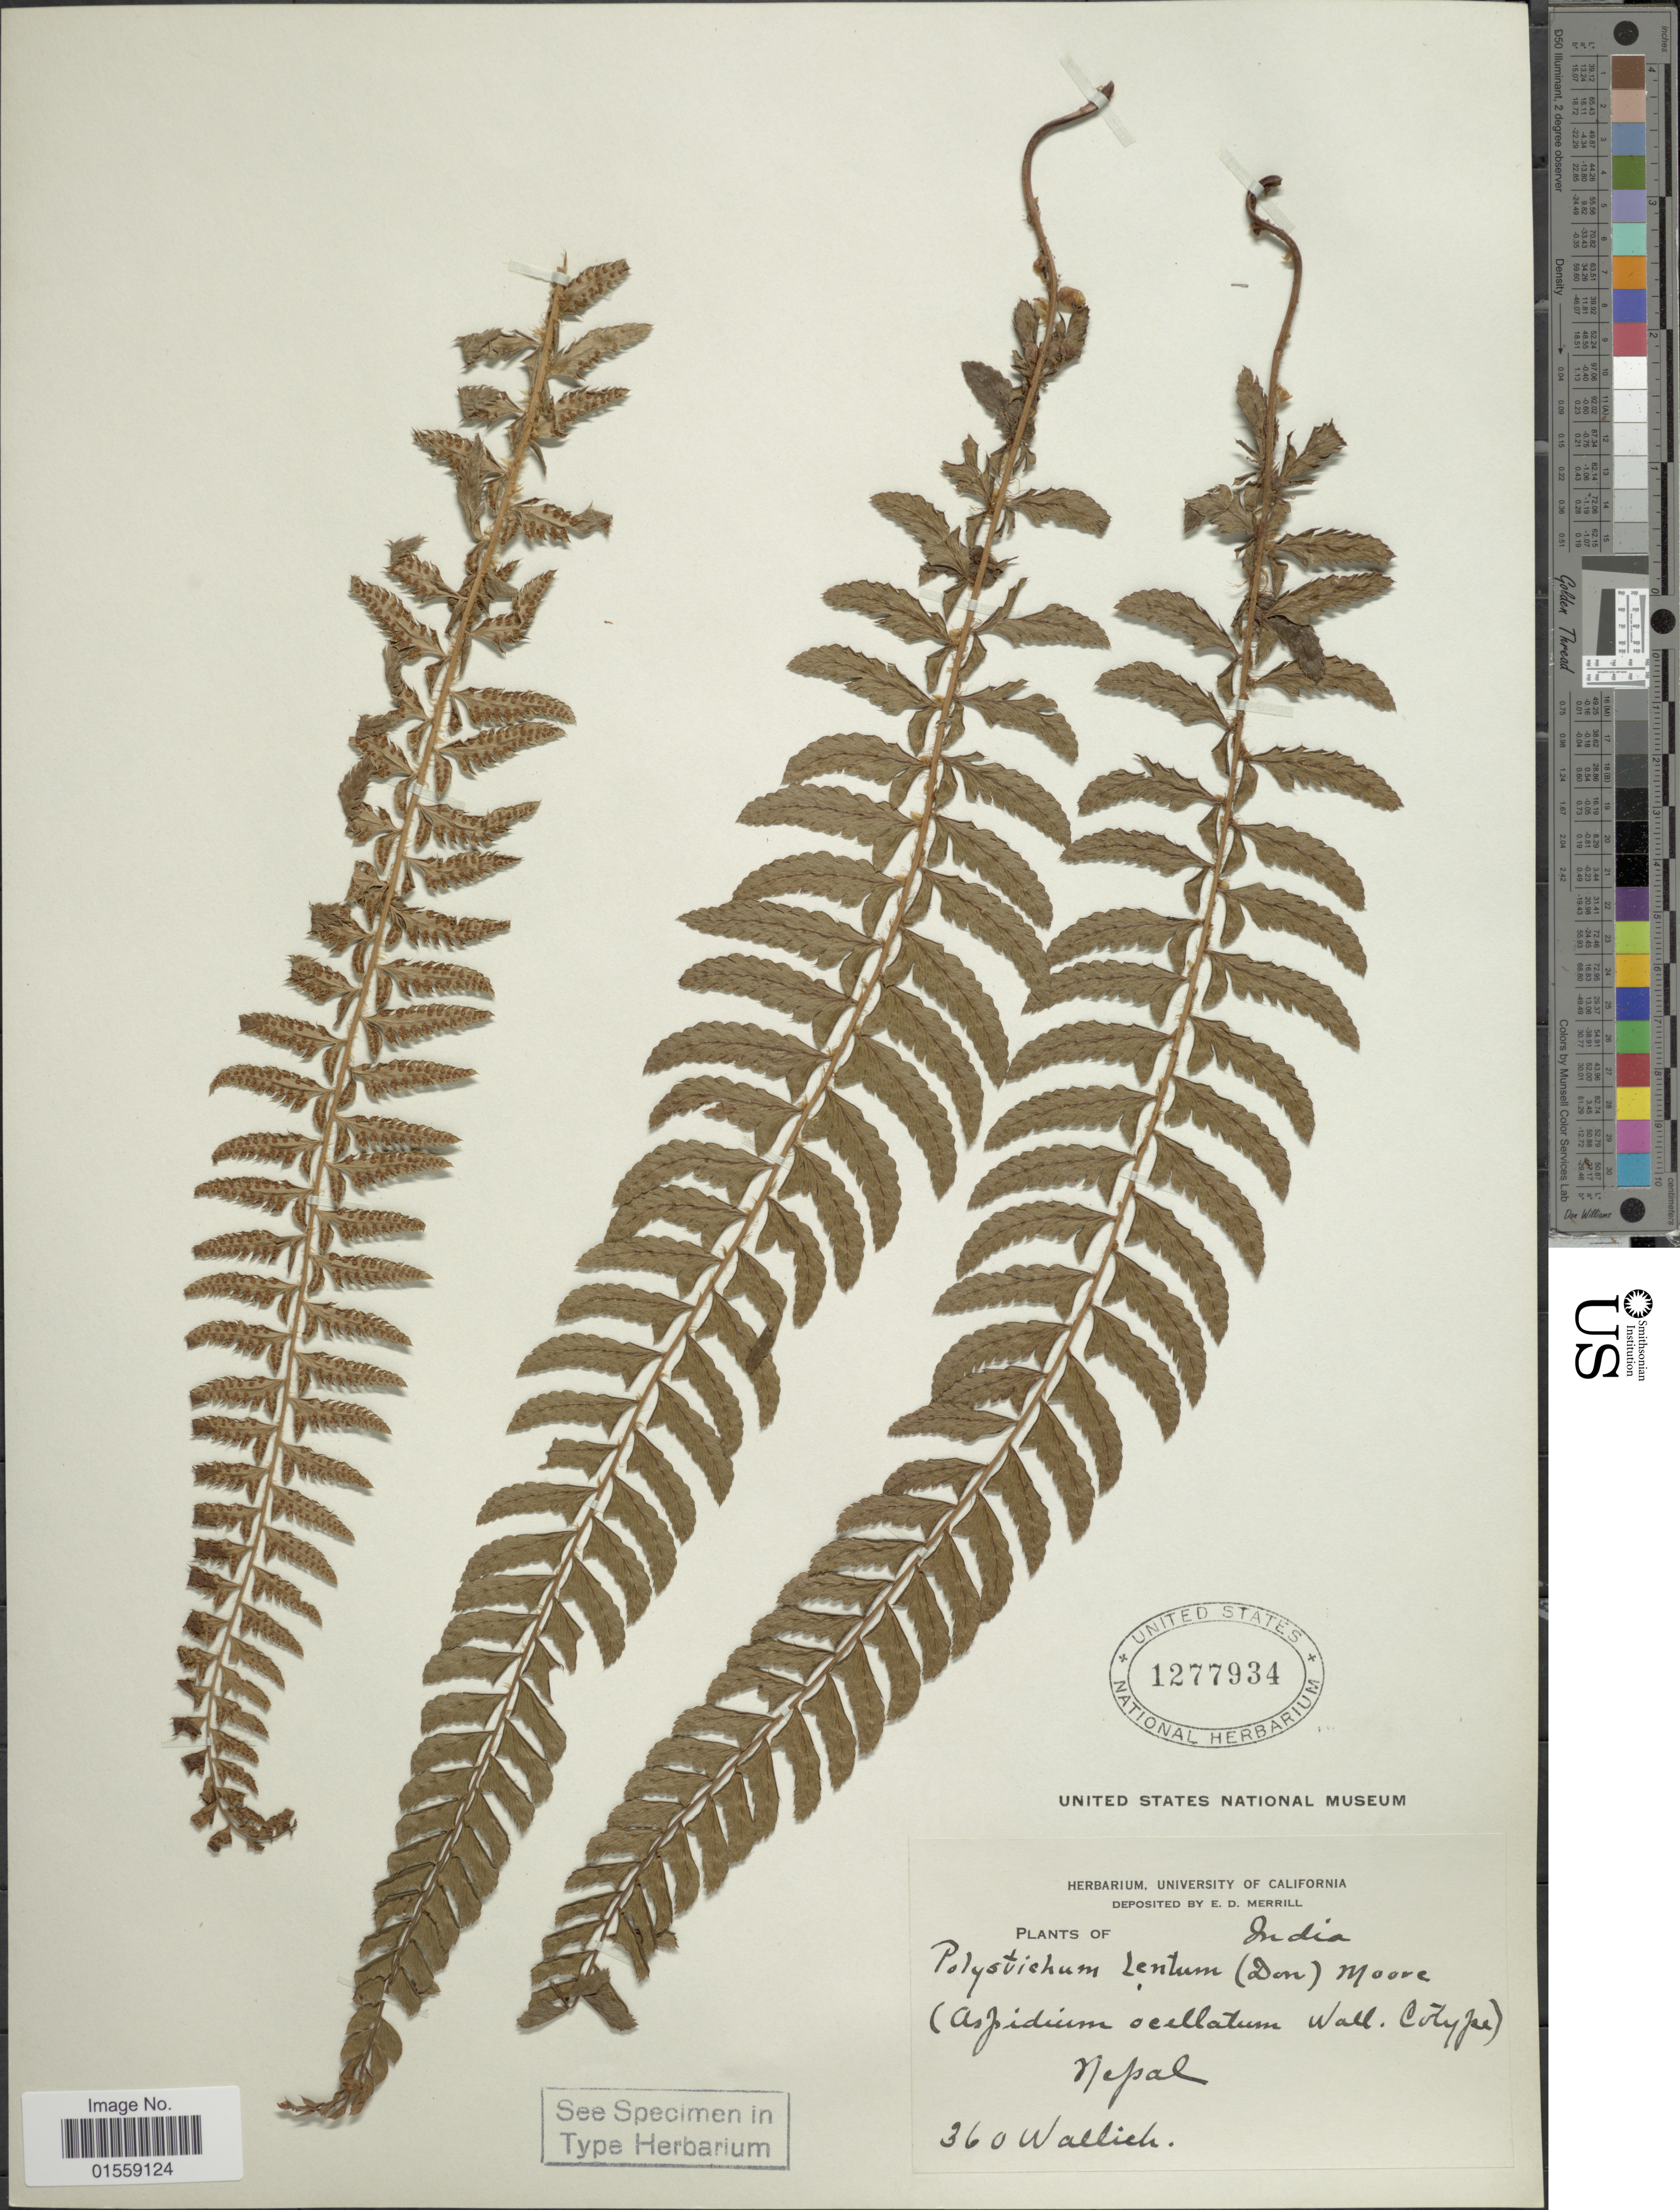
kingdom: Plantae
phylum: Tracheophyta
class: Polypodiopsida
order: Polypodiales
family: Dryopteridaceae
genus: Polystichum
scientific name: Polystichum lentum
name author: (D. Don) T. Moore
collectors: -- Wallich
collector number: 360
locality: India, Nepal.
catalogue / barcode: US 1277934